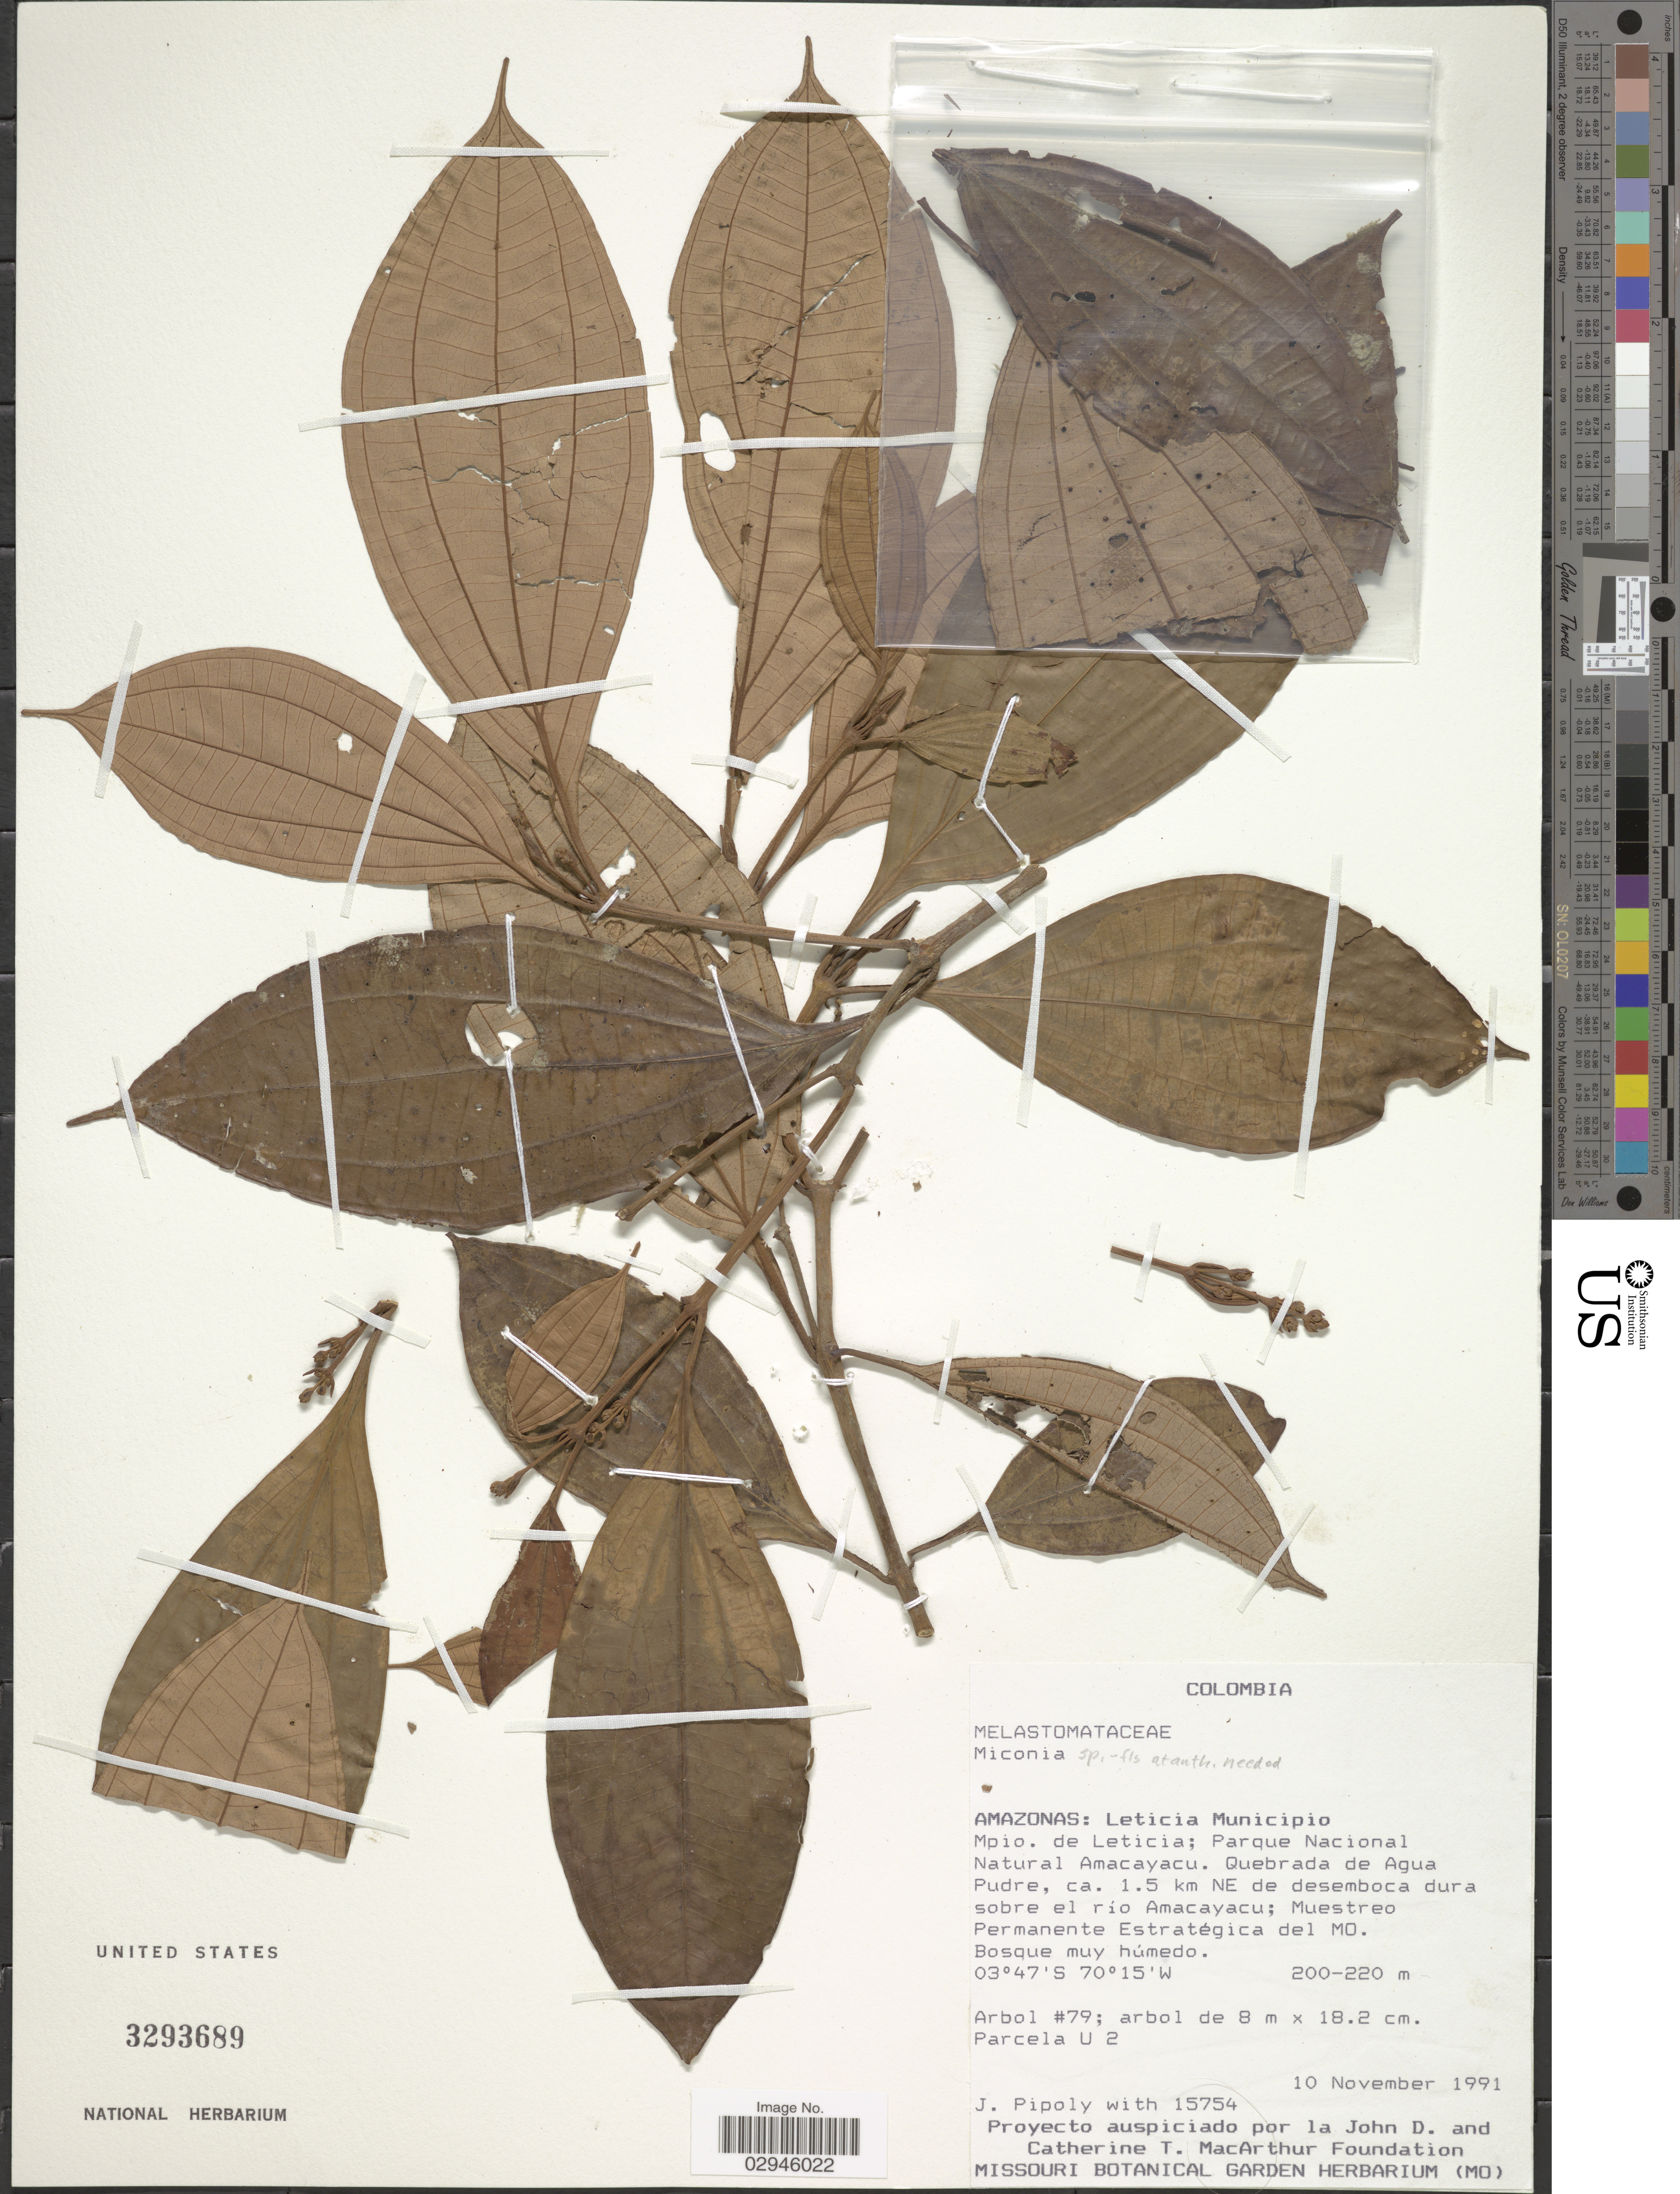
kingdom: Plantae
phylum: Tracheophyta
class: Magnoliopsida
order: Myrtales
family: Melastomataceae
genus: Miconia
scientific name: Miconia sp.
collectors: J. J. Pipoly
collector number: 15754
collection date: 1991-11-10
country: Colombia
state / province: Amazônas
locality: Leticia Municipio. Mpio. de Leticia; Parque Nacional Natural Amacayacu. Quebrada de Agua Pudre, ca. 1.5 km NE de desemboca dura sobre el río Amacayacu; Muestreo Permanente Estratégica del MO.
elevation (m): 200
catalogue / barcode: US 3293689